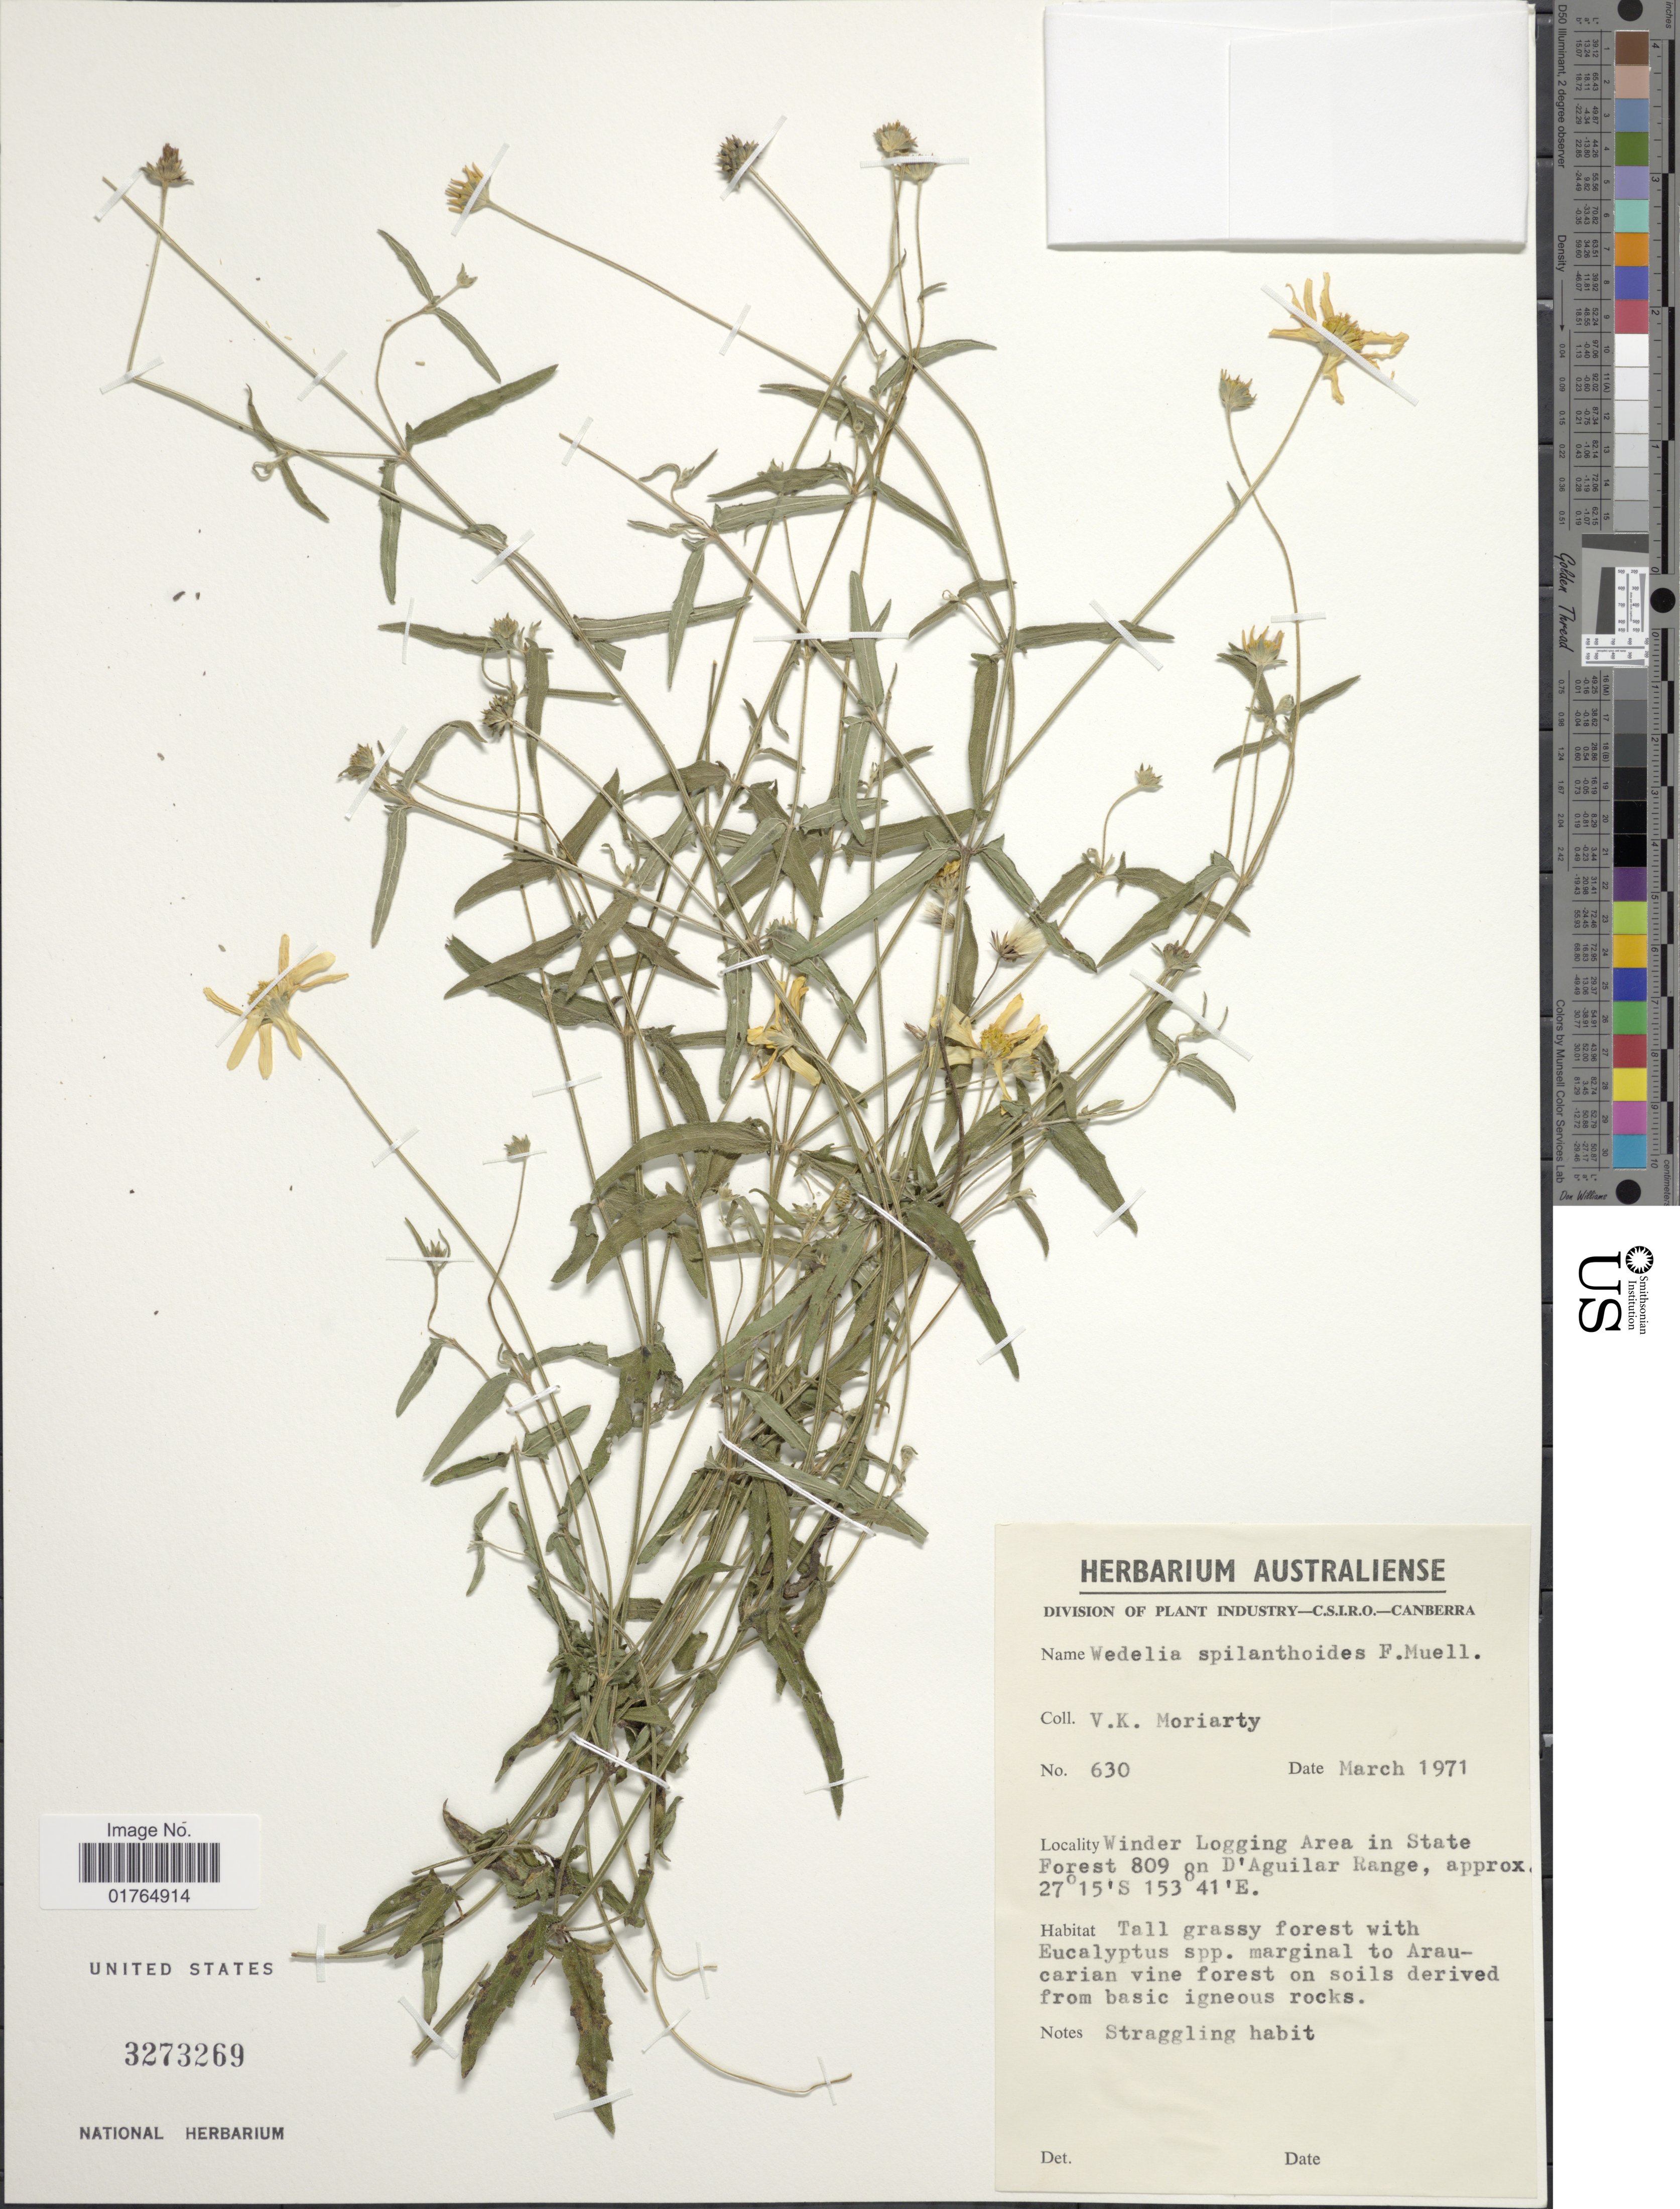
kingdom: Plantae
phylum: Tracheophyta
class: Magnoliopsida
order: Asterales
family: Asteraceae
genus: Wedelia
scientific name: Wedelia spilanthoides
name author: F. Muell.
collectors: V. Moriarty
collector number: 630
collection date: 1971-03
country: Australia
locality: Winder Logging Area in State Forest 809 on D'Aguilar Range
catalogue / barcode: US 3273269